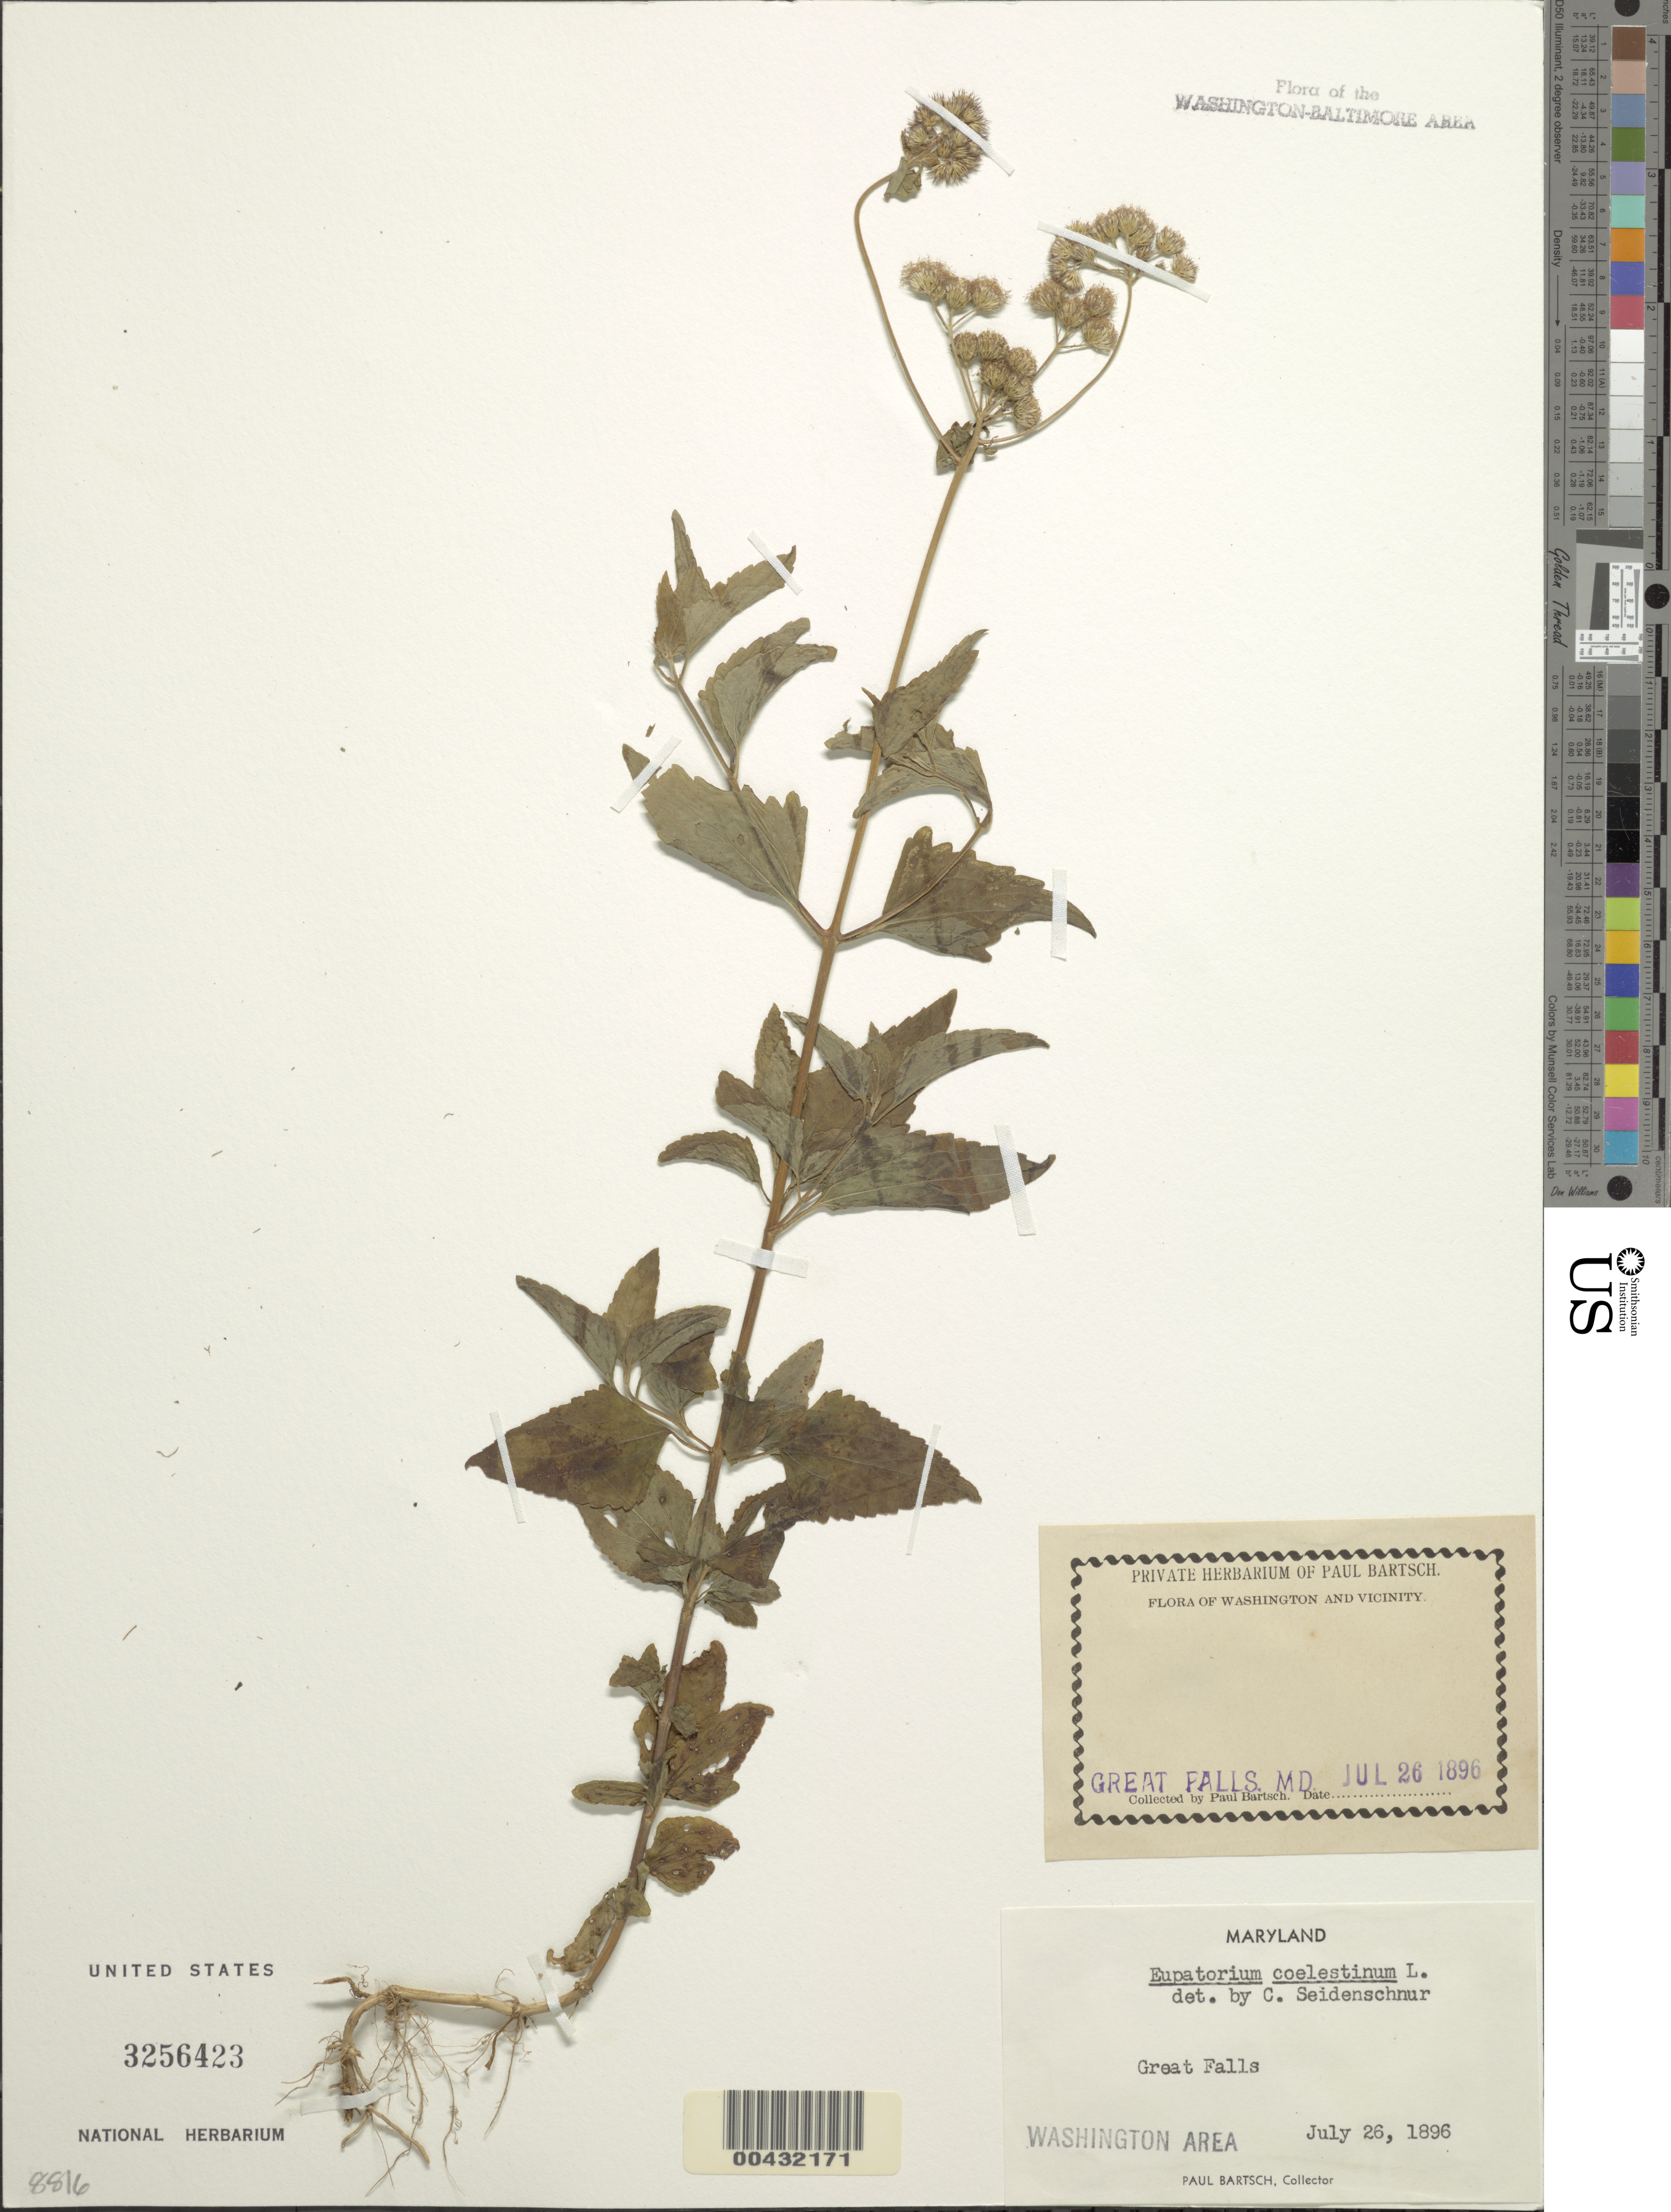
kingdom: Plantae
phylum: Tracheophyta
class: Magnoliopsida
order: Asterales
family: Asteraceae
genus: Conoclinium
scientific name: Conoclinium coelestinum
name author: (L.) DC.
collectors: P. Bartsch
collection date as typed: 26 Jul 1896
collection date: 1896-07-26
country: United States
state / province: Maryland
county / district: Montgomery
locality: Great Falls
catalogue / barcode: US 3256423